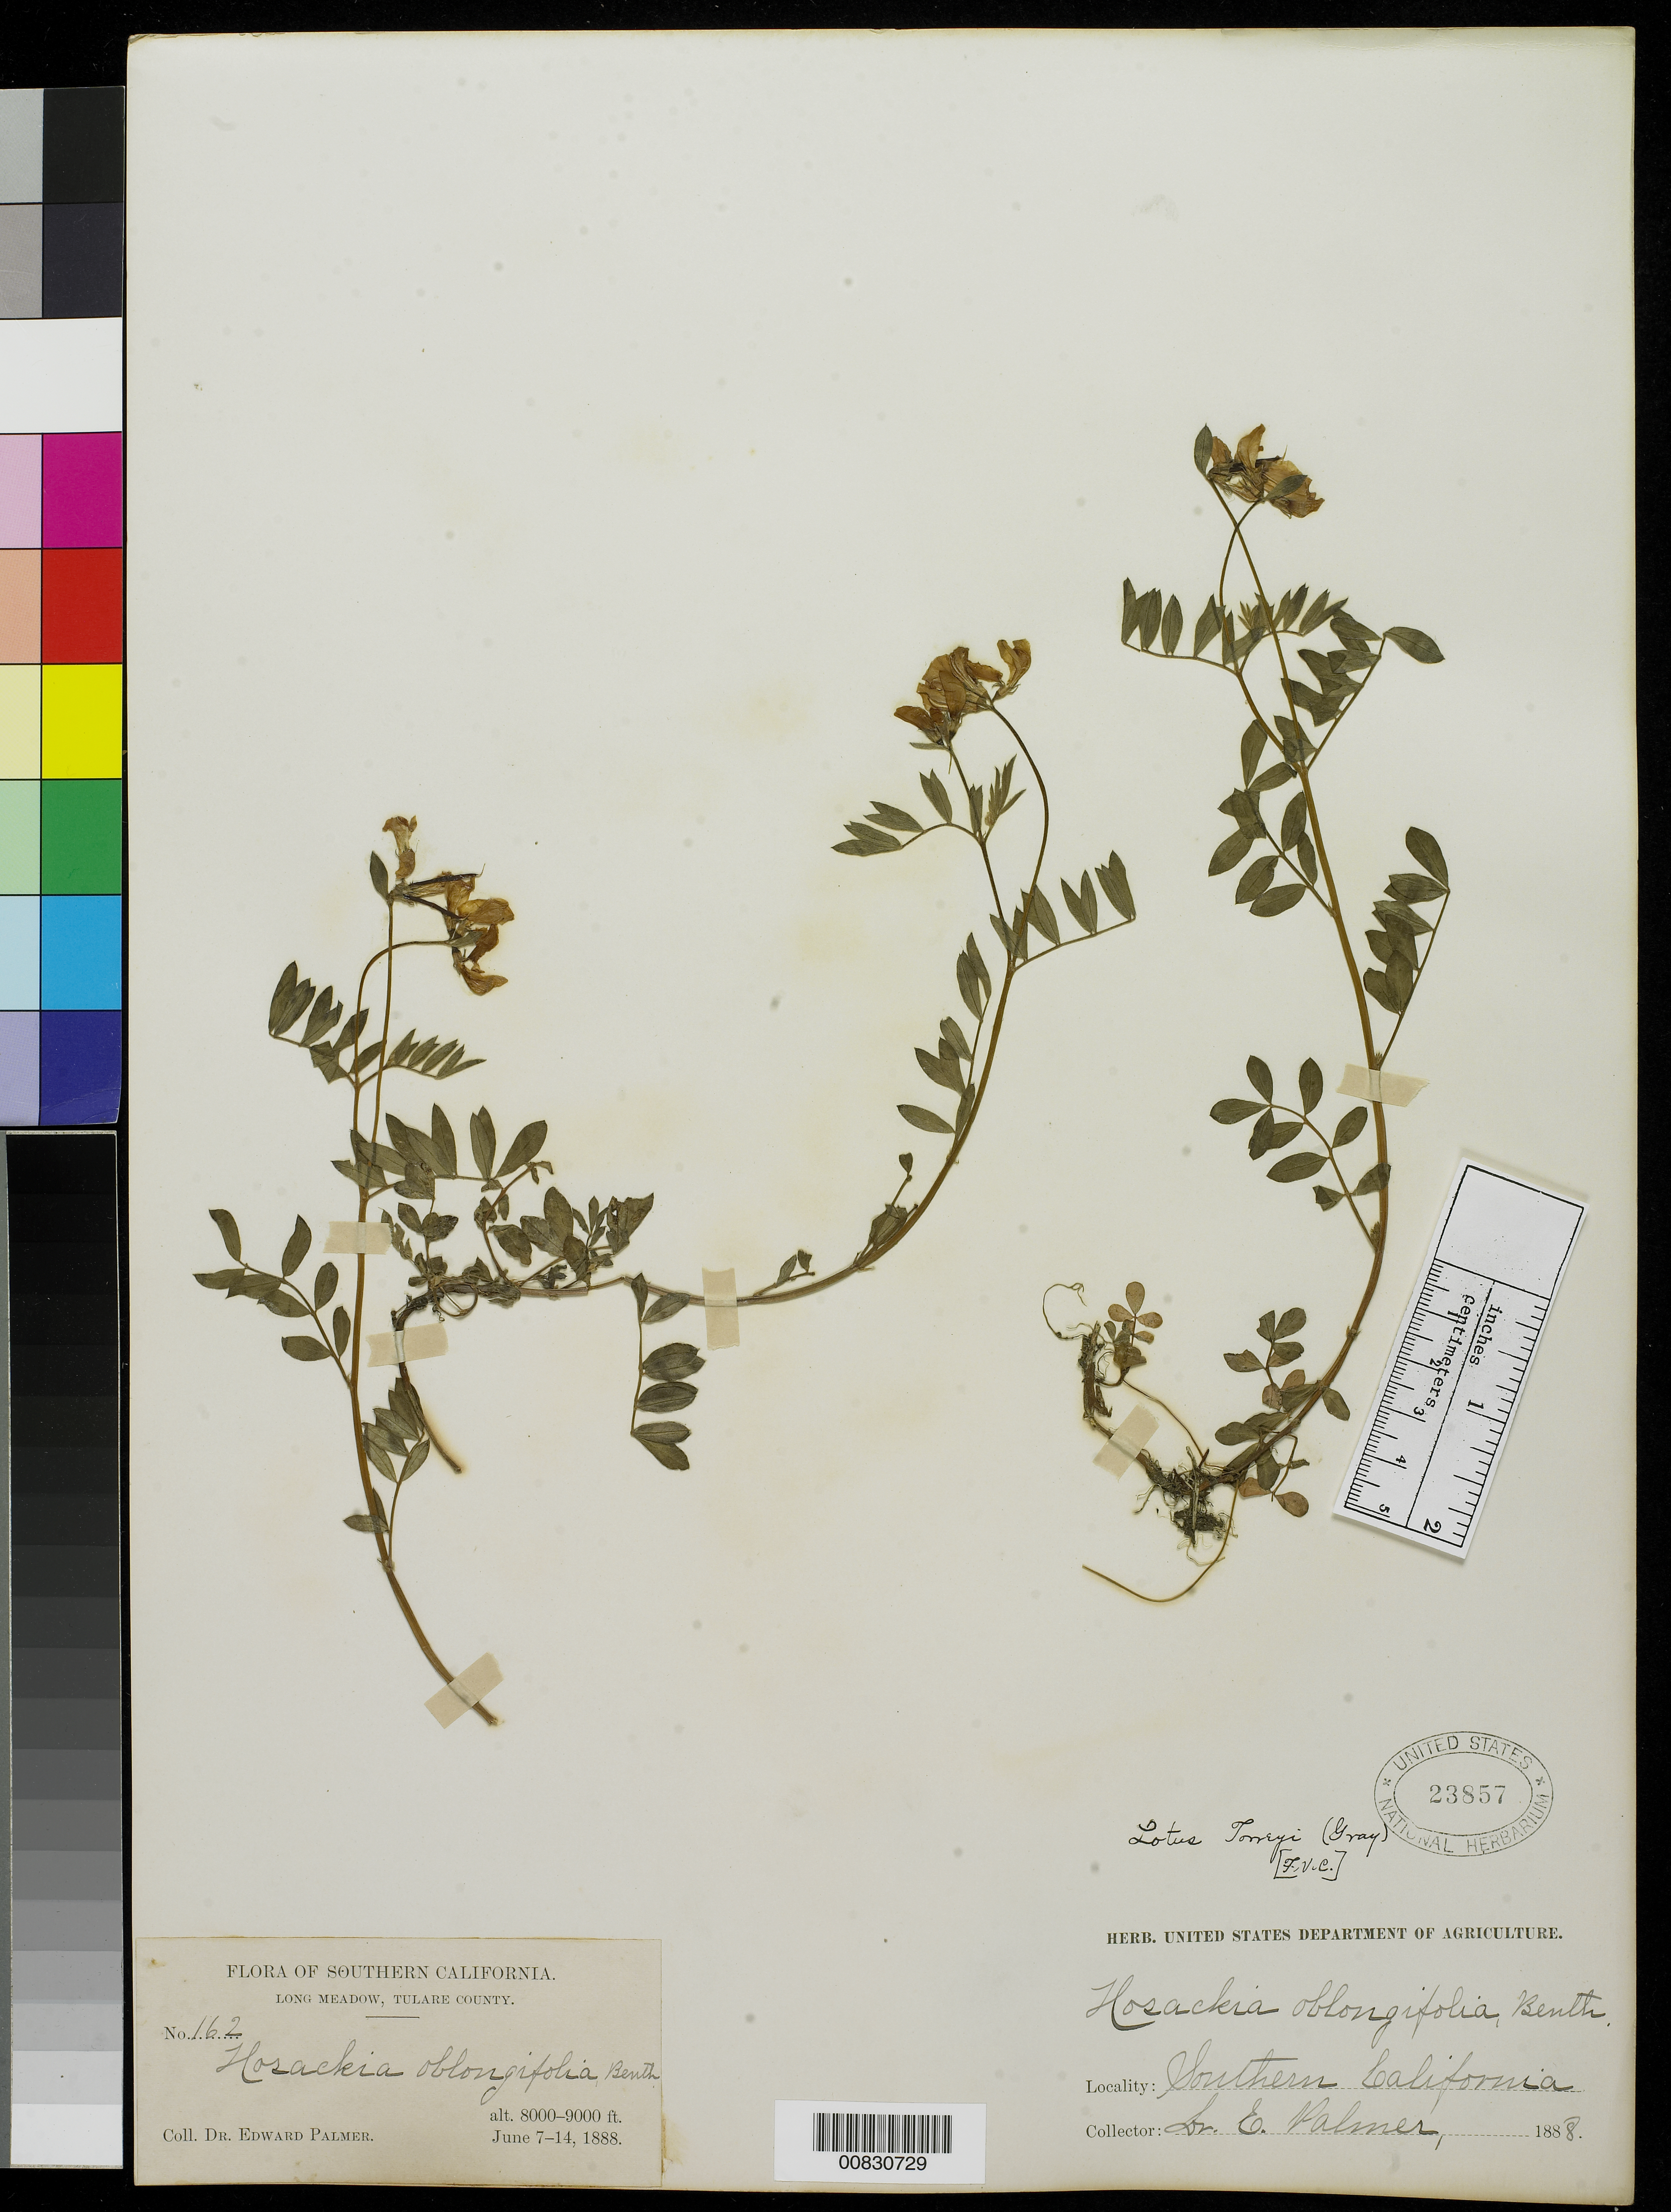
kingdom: Plantae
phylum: Tracheophyta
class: Magnoliopsida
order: Fabales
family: Fabaceae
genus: Hosackia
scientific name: Hosackia oblongifolia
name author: Benth.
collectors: E. Palmer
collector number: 162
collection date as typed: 07 Jun 1888 to 14 Jun 1888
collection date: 1888-06-07/1888-06-14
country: United States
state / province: California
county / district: Tulare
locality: Long Meadow, Tulare County, California.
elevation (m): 2438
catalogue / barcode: US 23857